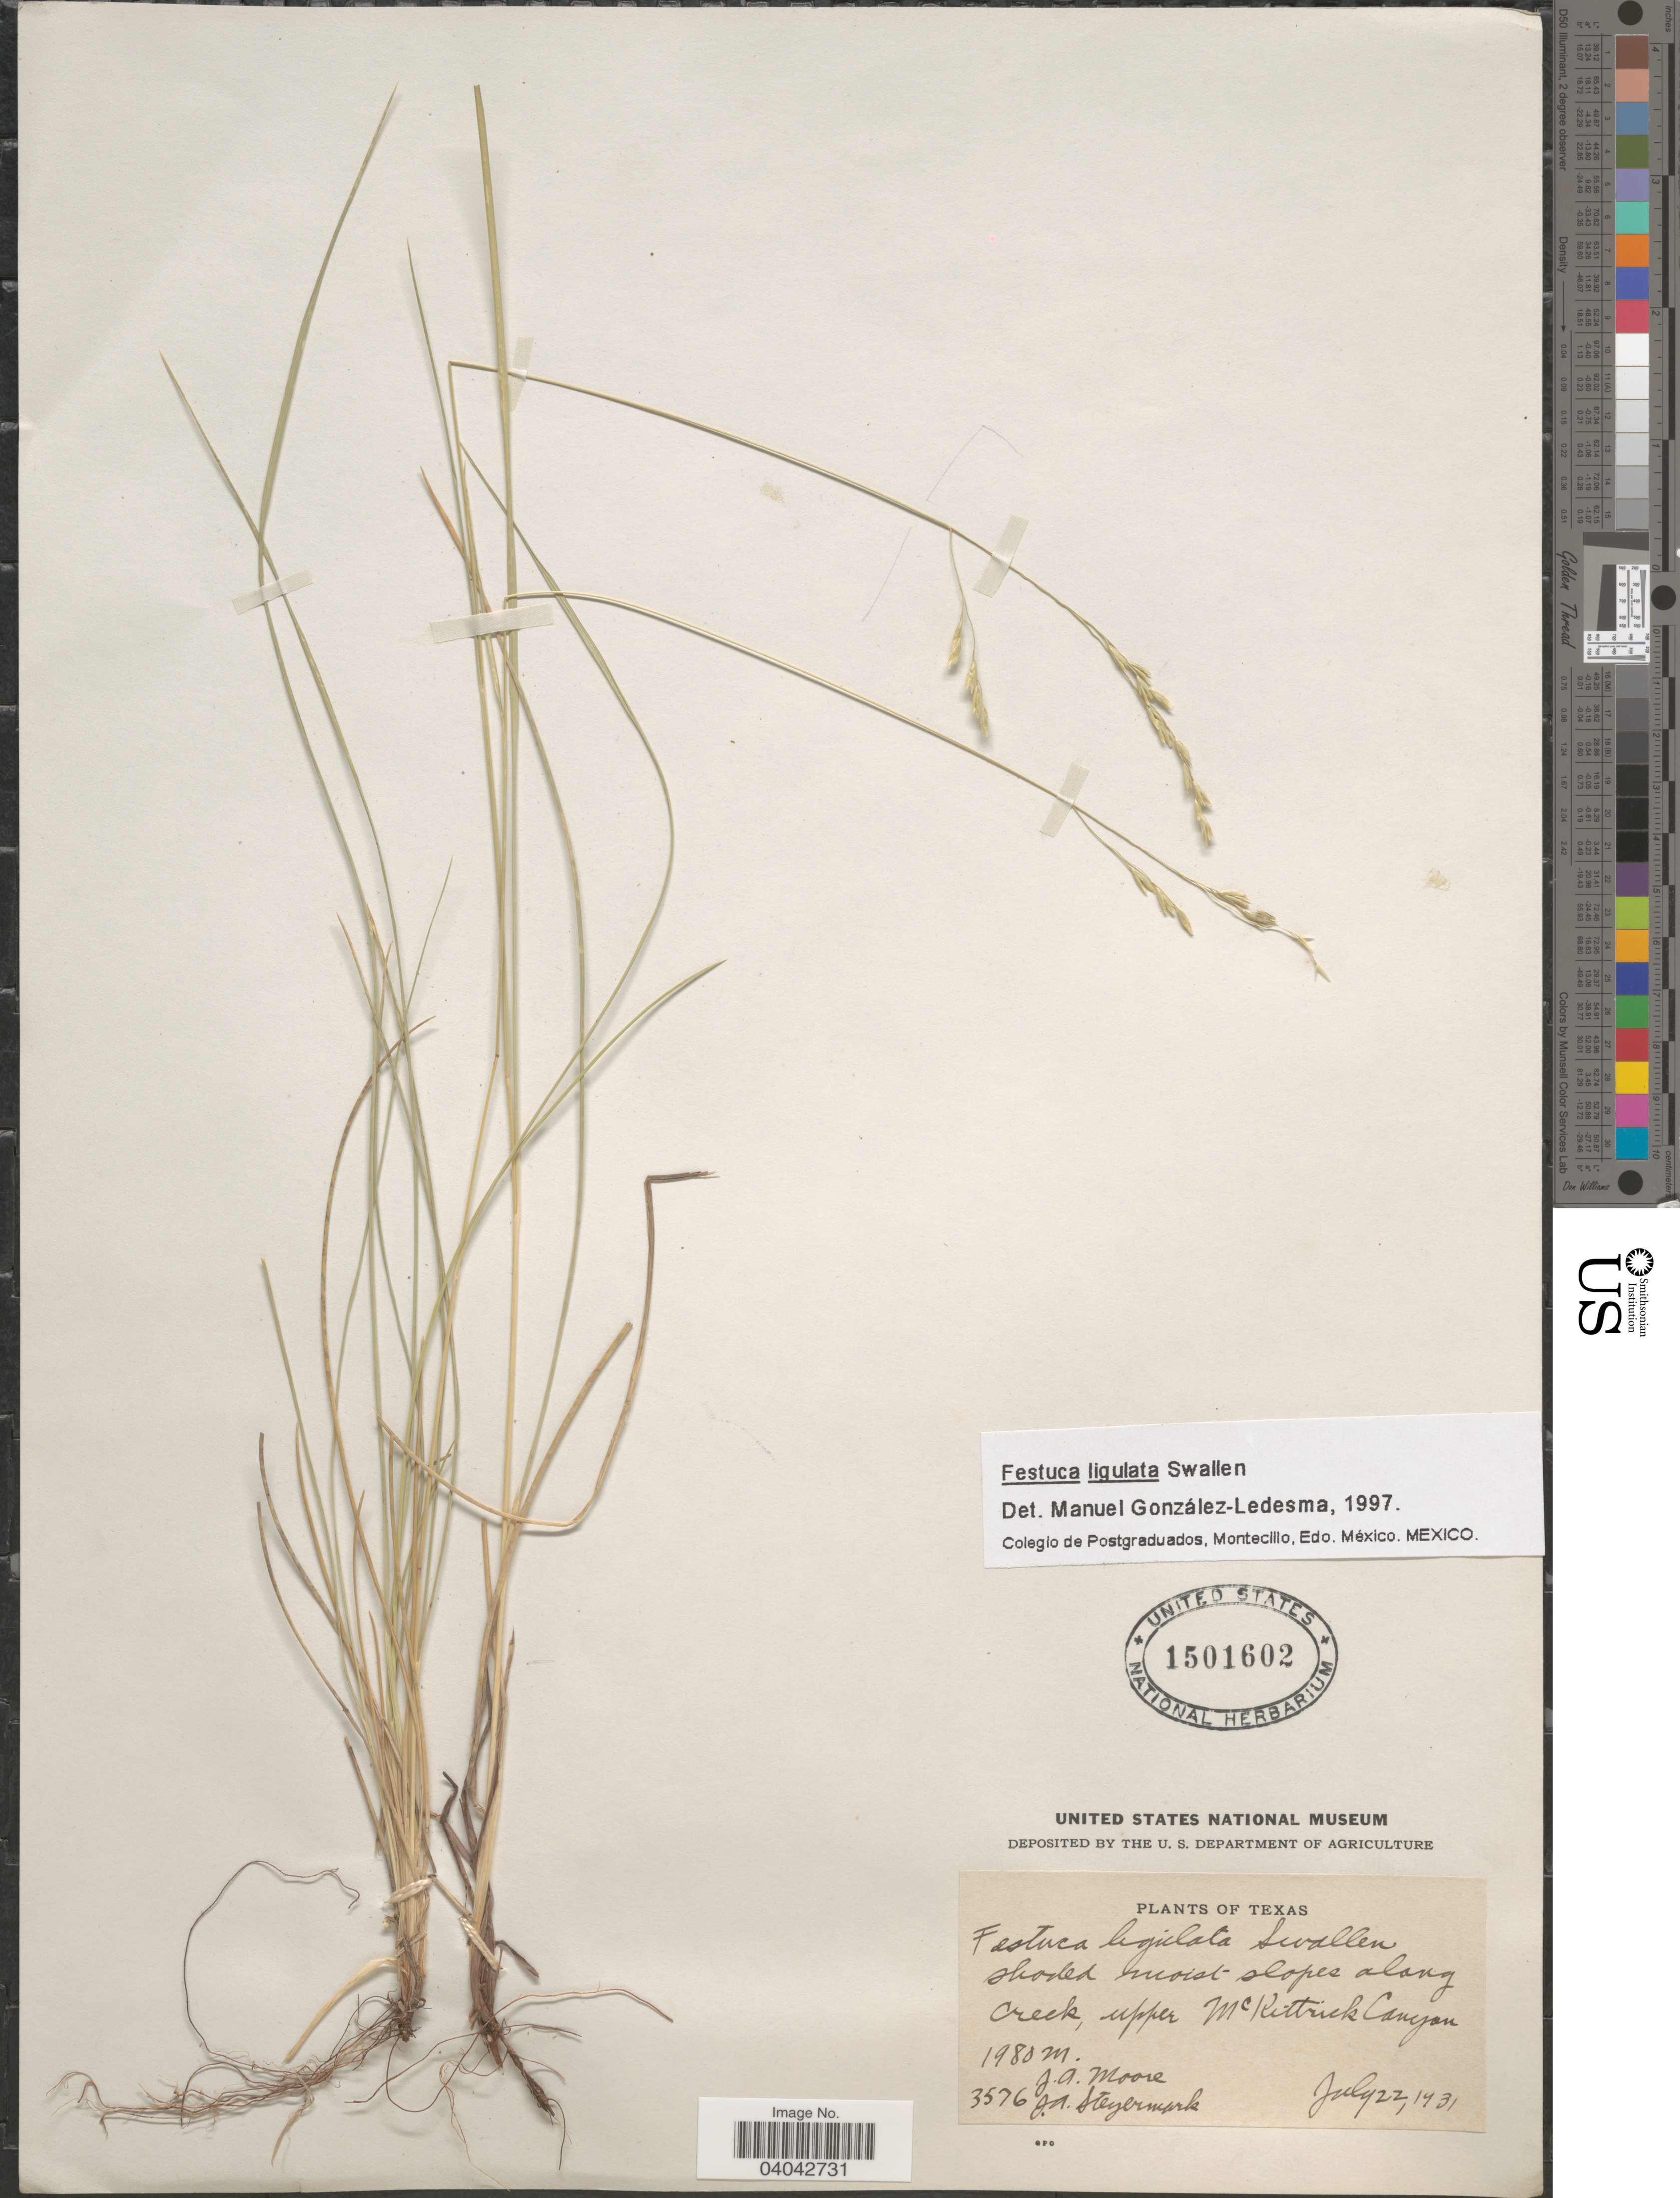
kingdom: Plantae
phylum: Tracheophyta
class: Liliopsida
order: Poales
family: Poaceae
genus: Festuca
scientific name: Festuca ligulata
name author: Swallen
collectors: J. A. Moore & J. Steyermark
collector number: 3576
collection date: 1931-07-22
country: United States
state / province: Texas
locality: Shaded moist slopes along Creek, upper McKittrick Canyon.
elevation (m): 1980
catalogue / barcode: US 1501602